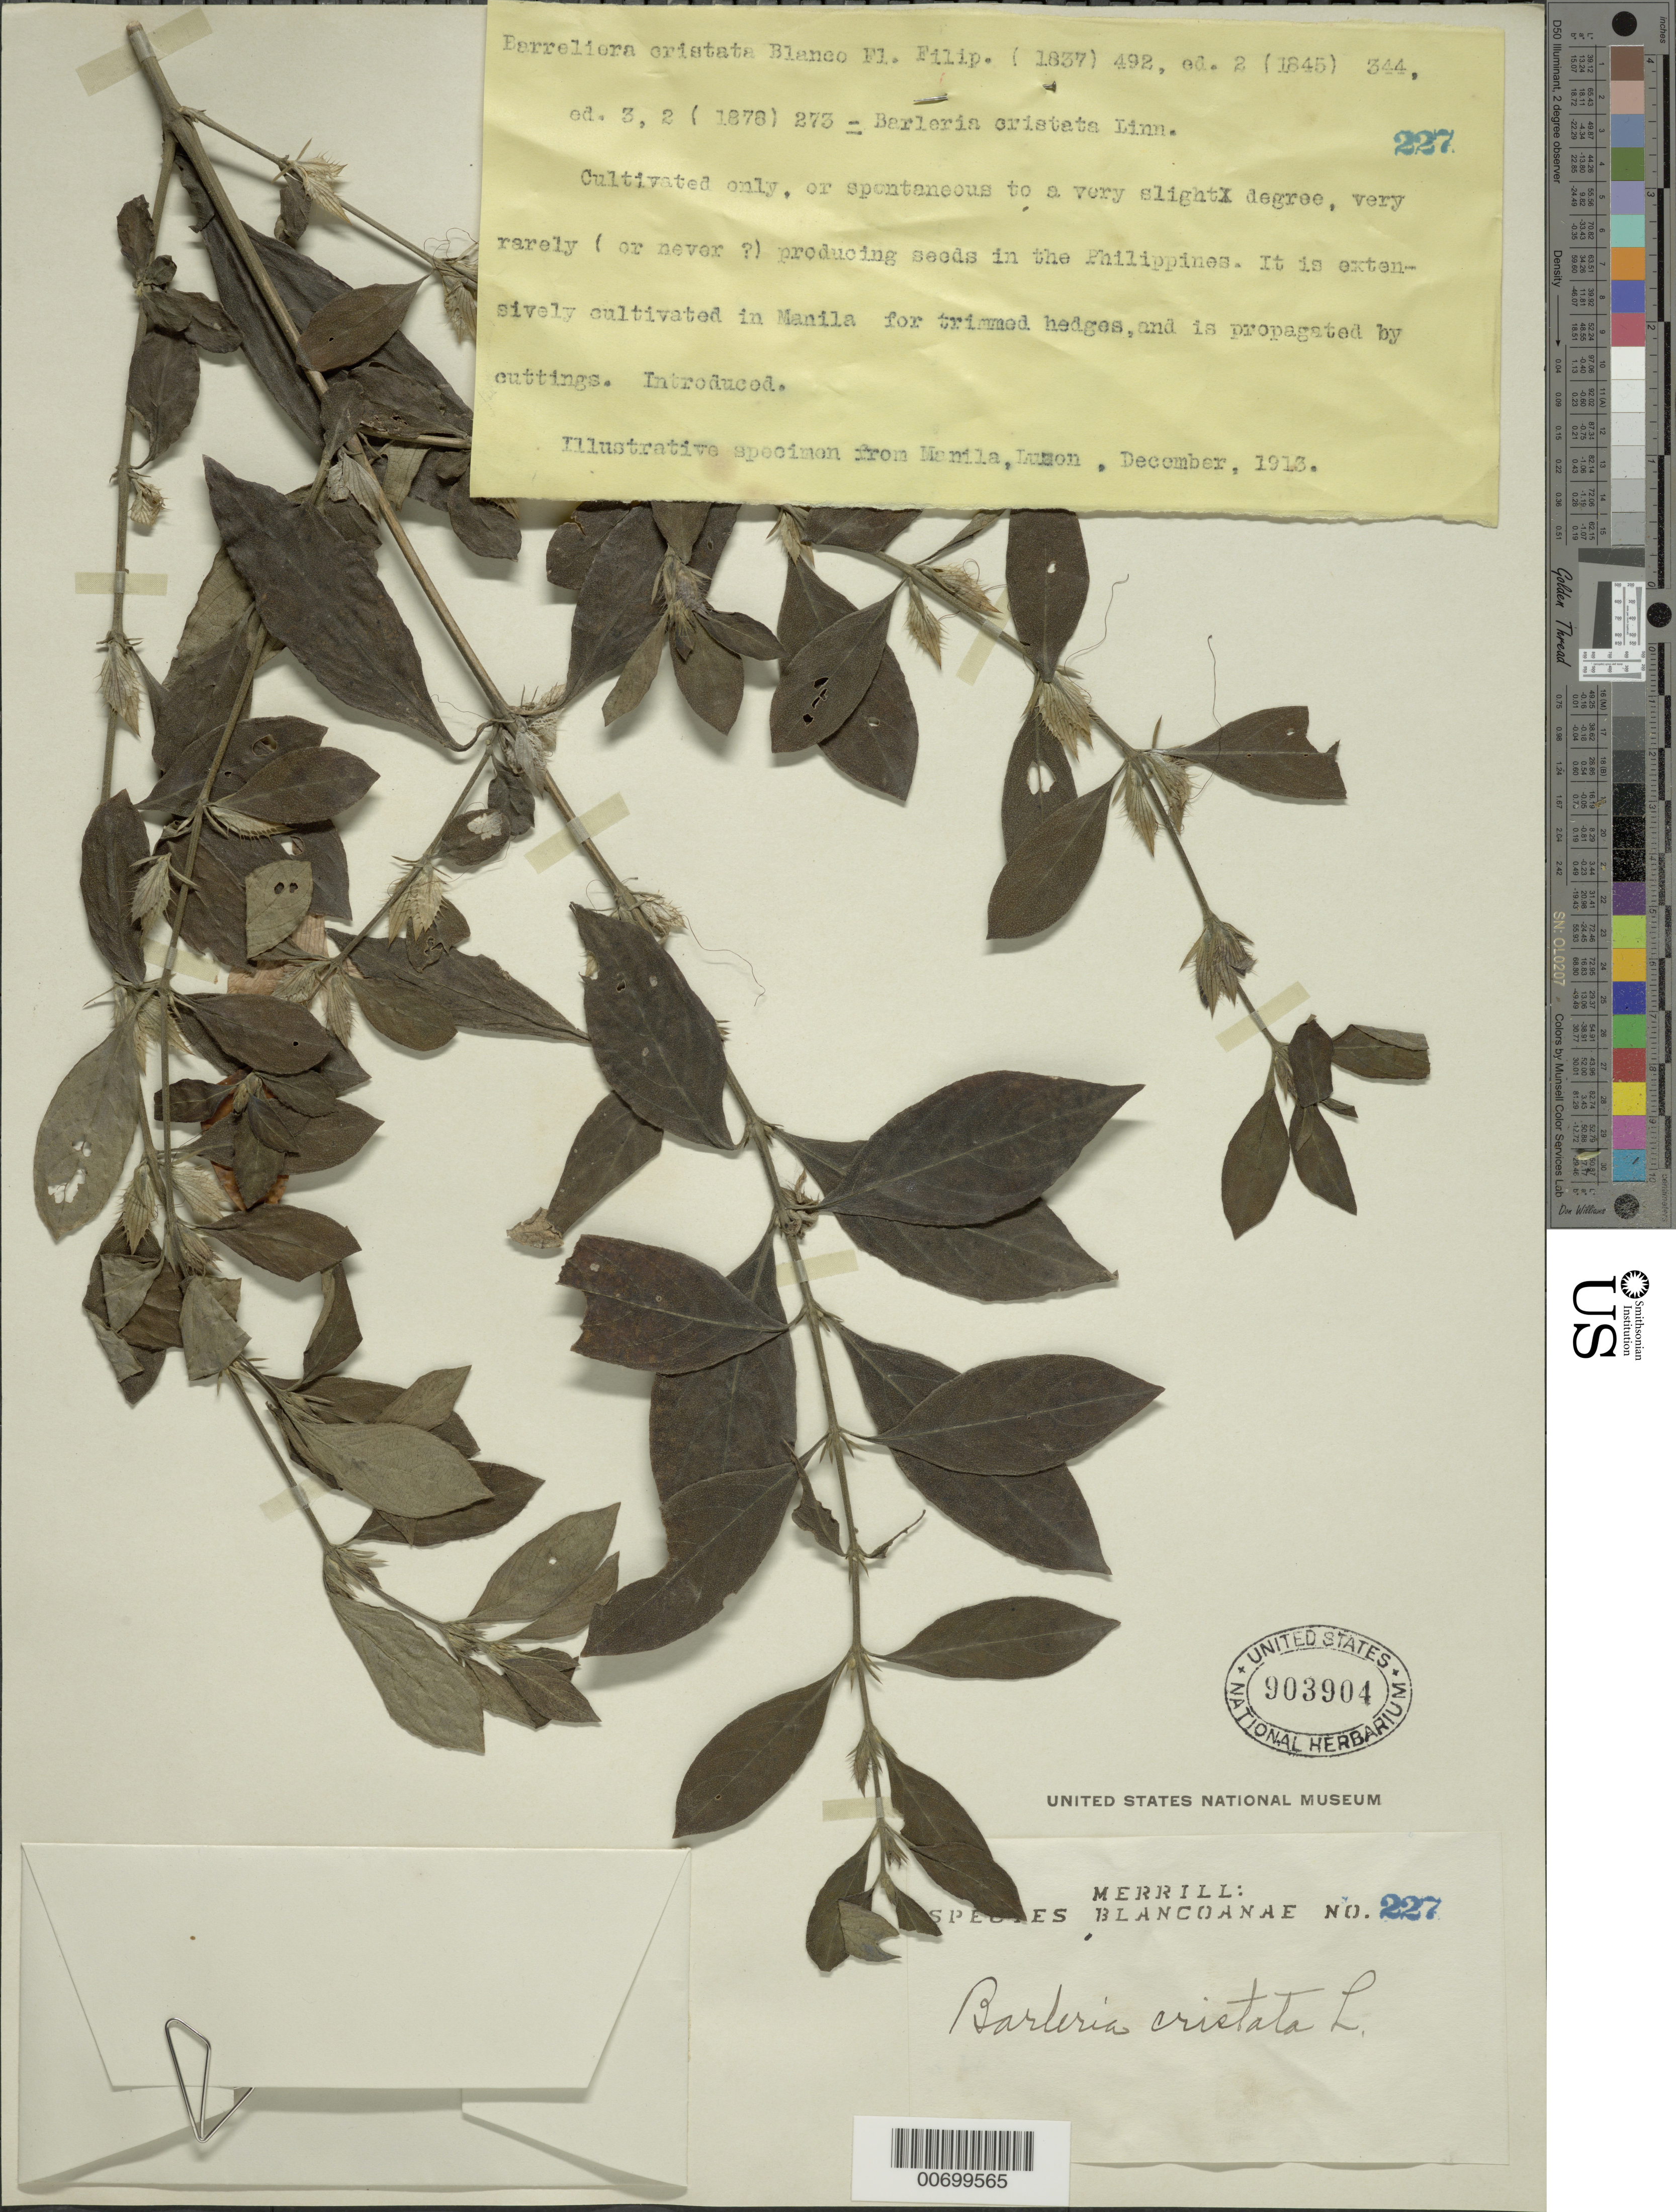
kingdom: Plantae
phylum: Tracheophyta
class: Magnoliopsida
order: Lamiales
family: Acanthaceae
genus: Barleria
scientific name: Barleria cristata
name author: L.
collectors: E. D. Merrill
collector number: Sp. Blancoan. 0227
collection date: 1913-12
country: Philippines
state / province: National Capital Region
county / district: Manila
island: Luzon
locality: Manila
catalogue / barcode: US 903904